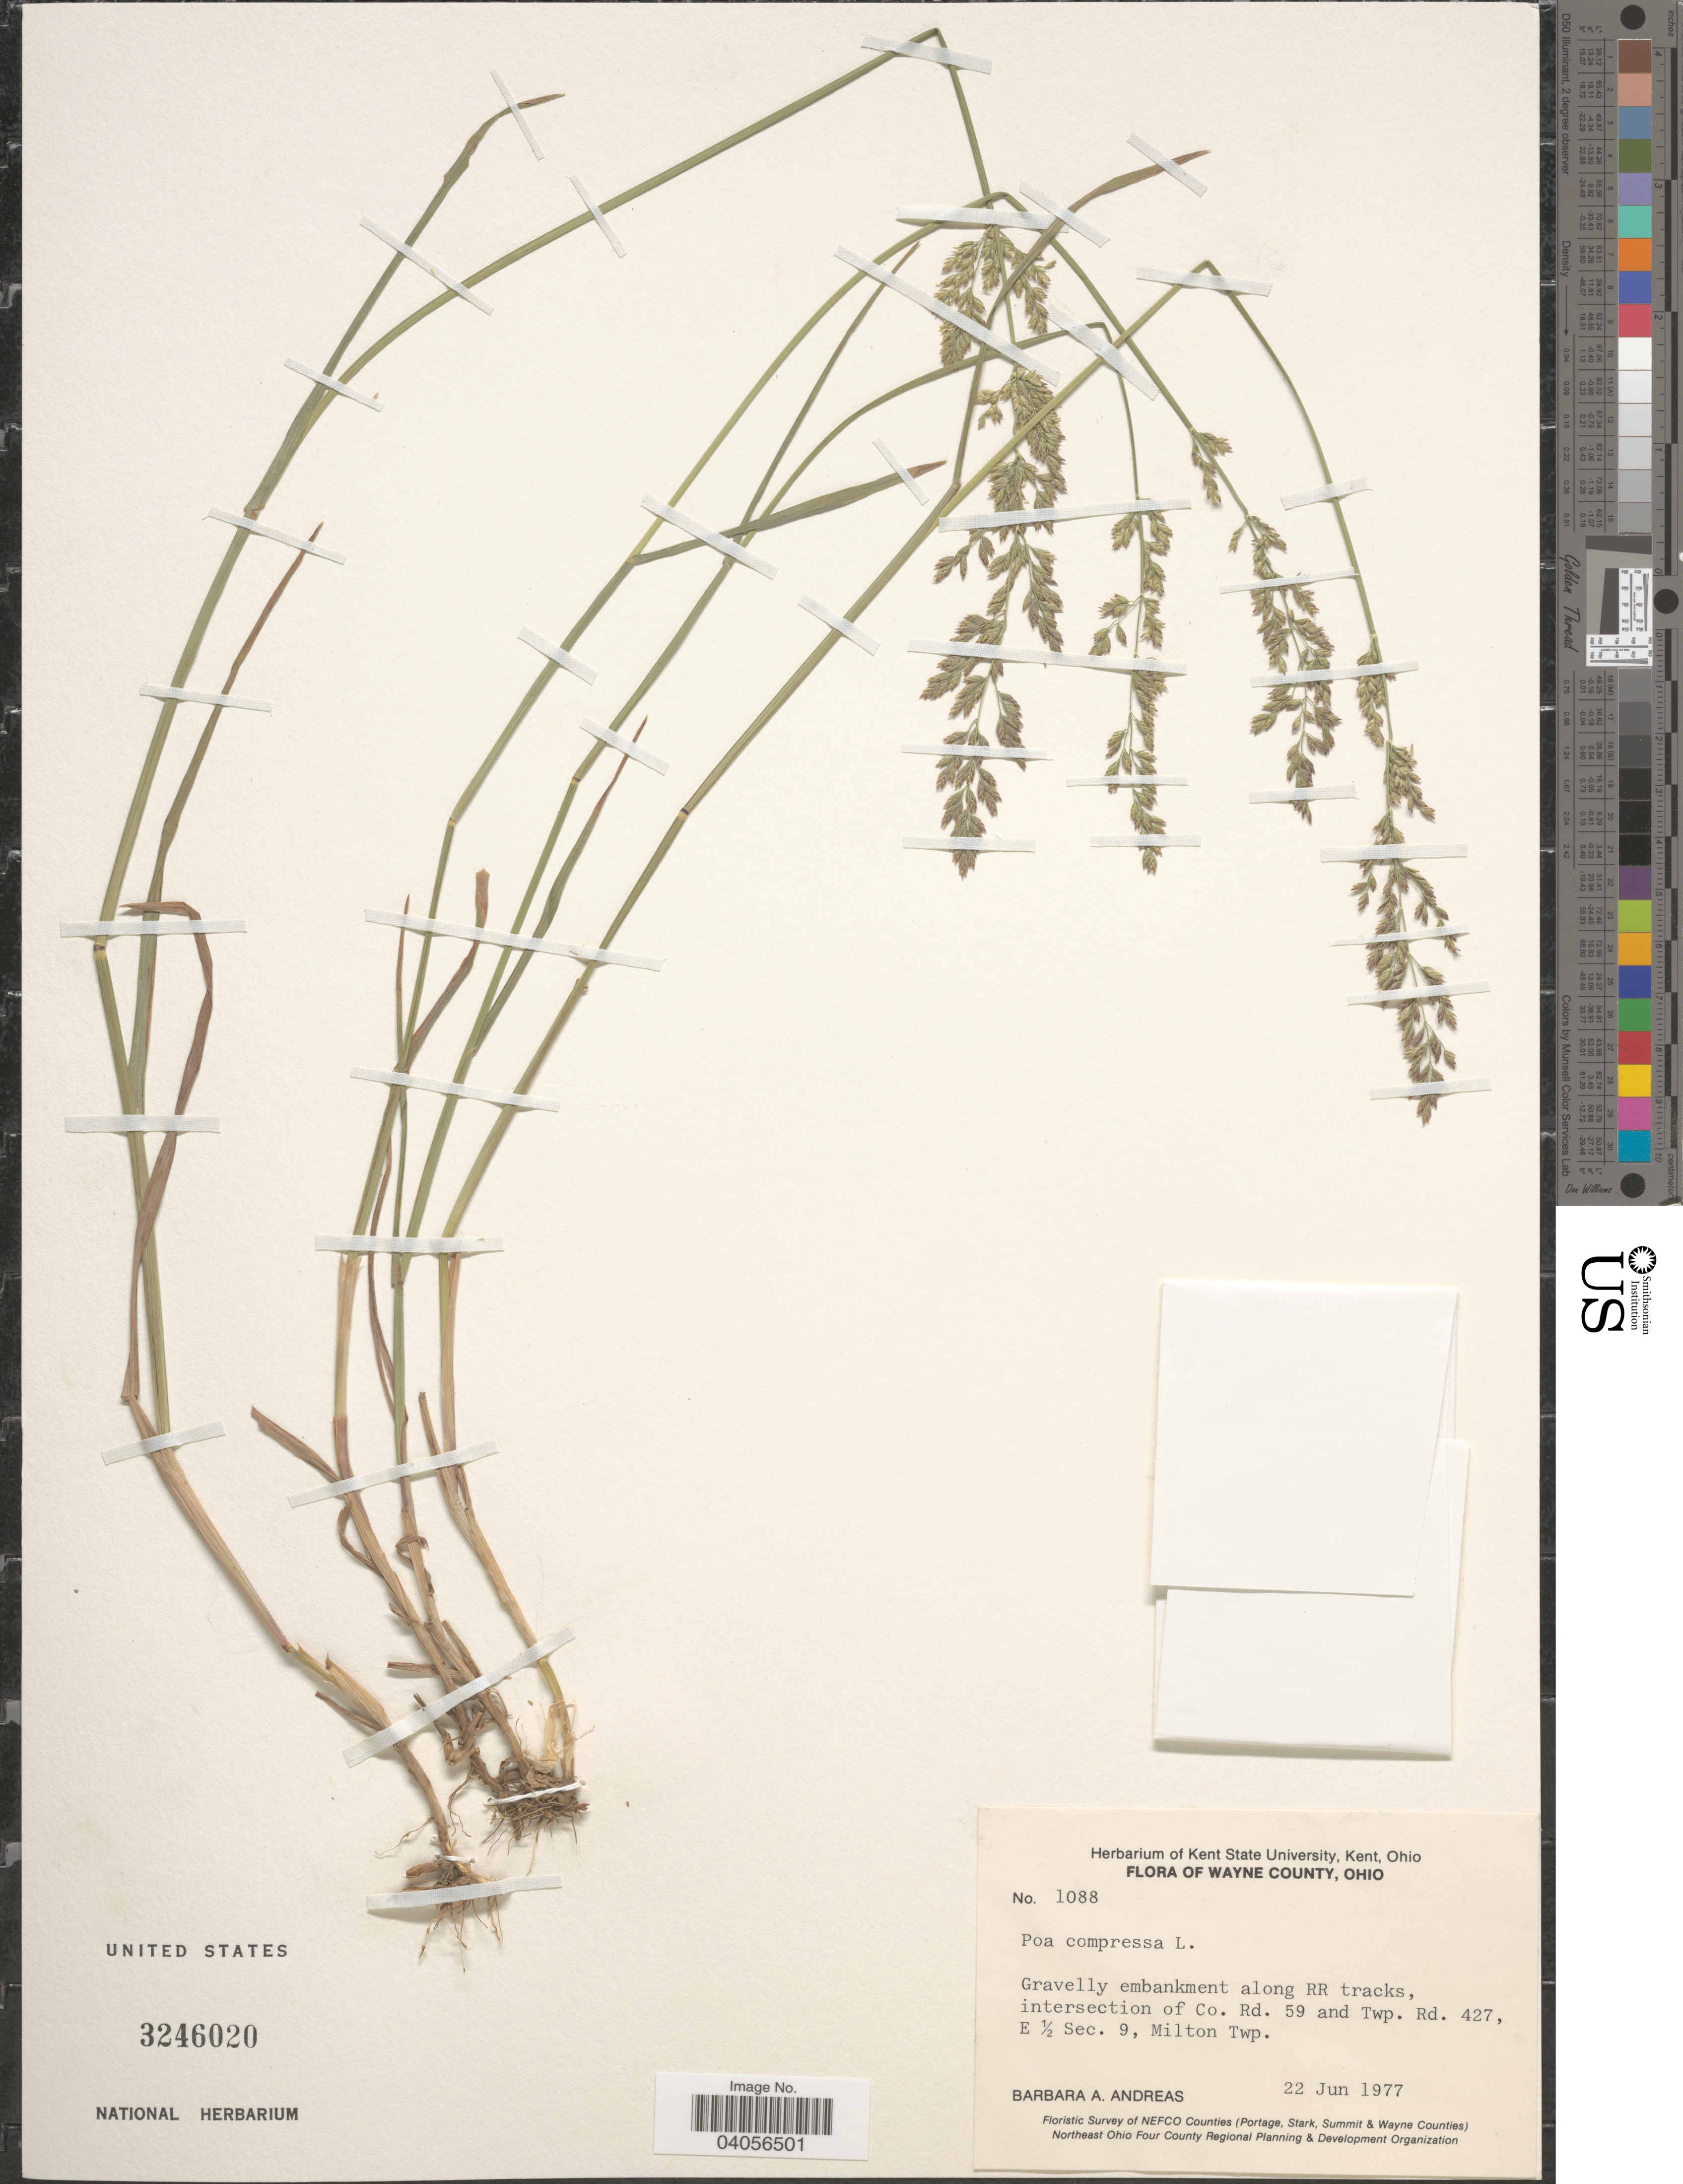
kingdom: Plantae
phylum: Tracheophyta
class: Liliopsida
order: Poales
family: Poaceae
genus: Poa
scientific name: Poa compressa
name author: L.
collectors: B. A. Andreas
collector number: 1088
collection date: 1977-06-22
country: United States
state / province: Ohio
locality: Wayne County. Along RR tracks, intersection of Co. Rd. 59 and Twp. Rd. 427, E ½ Sec. 9, Milton Twp.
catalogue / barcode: US 3246020